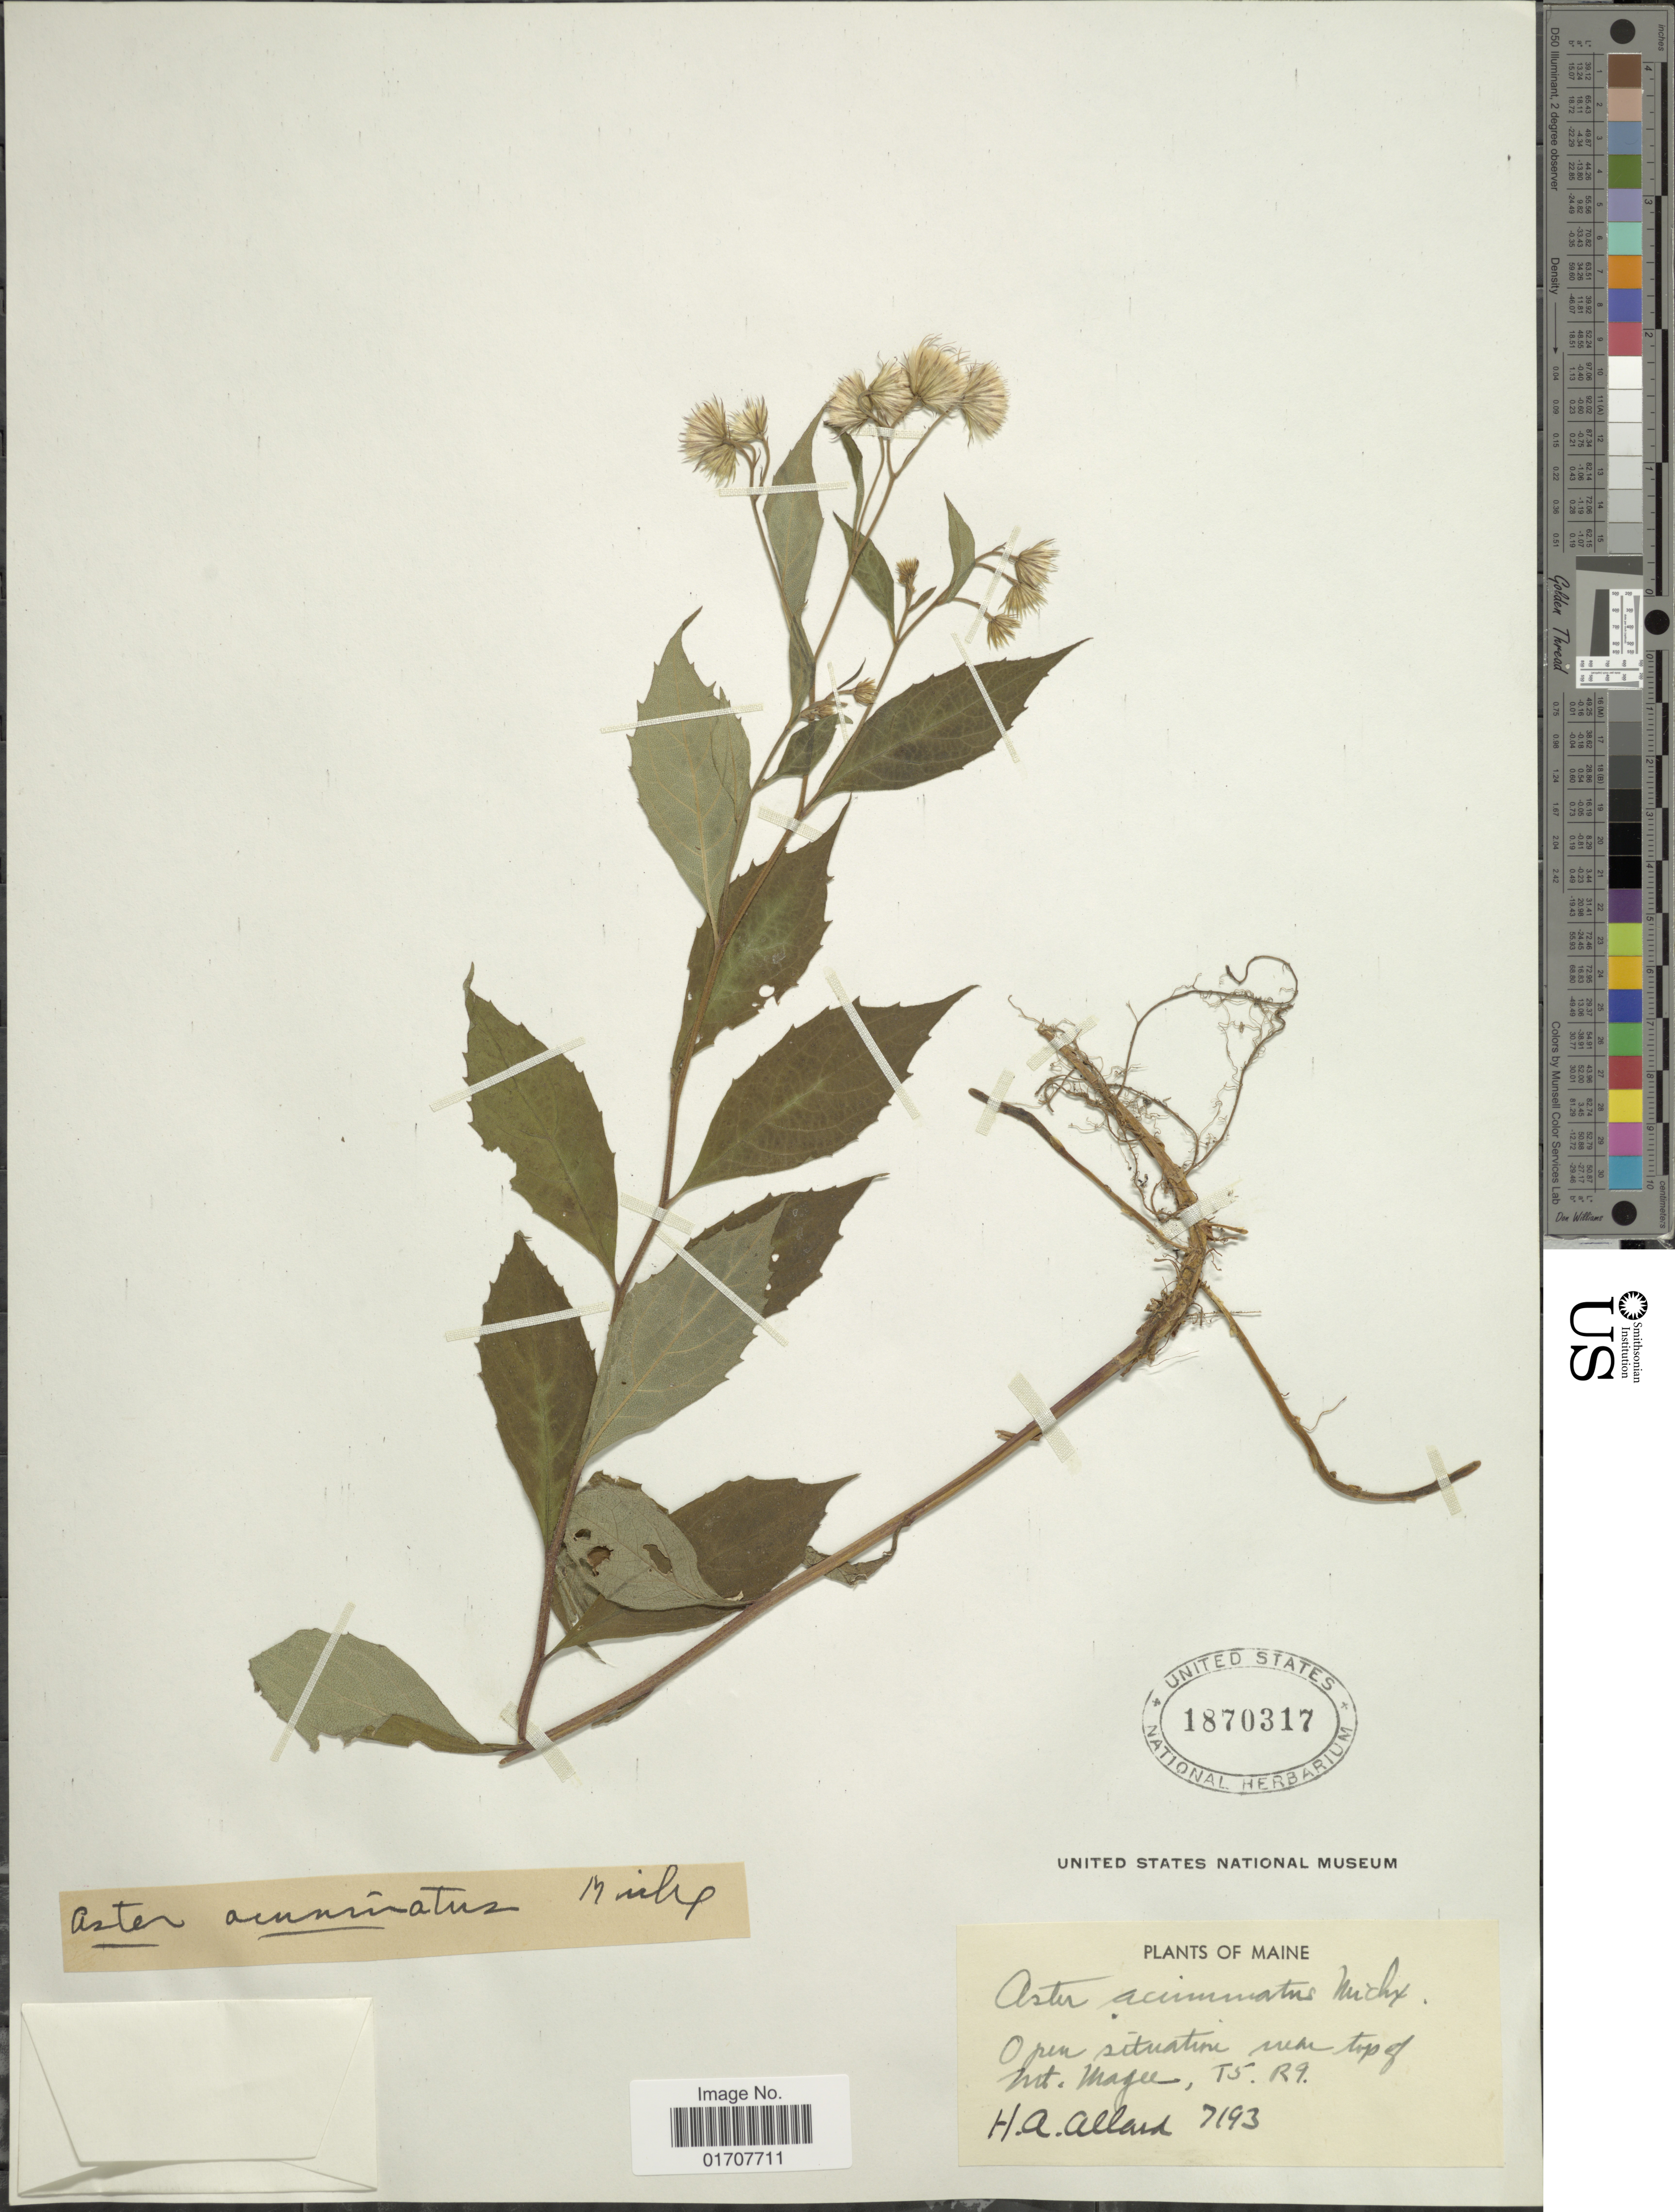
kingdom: Plantae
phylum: Tracheophyta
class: Magnoliopsida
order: Asterales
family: Asteraceae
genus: Oclemena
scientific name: Oclemena acuminata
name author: (Michx.) Greene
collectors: H. A. Allard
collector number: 7193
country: United States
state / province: Maine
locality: Open situatie near top of Mt. Magee, T5. R9.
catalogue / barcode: US 1870317